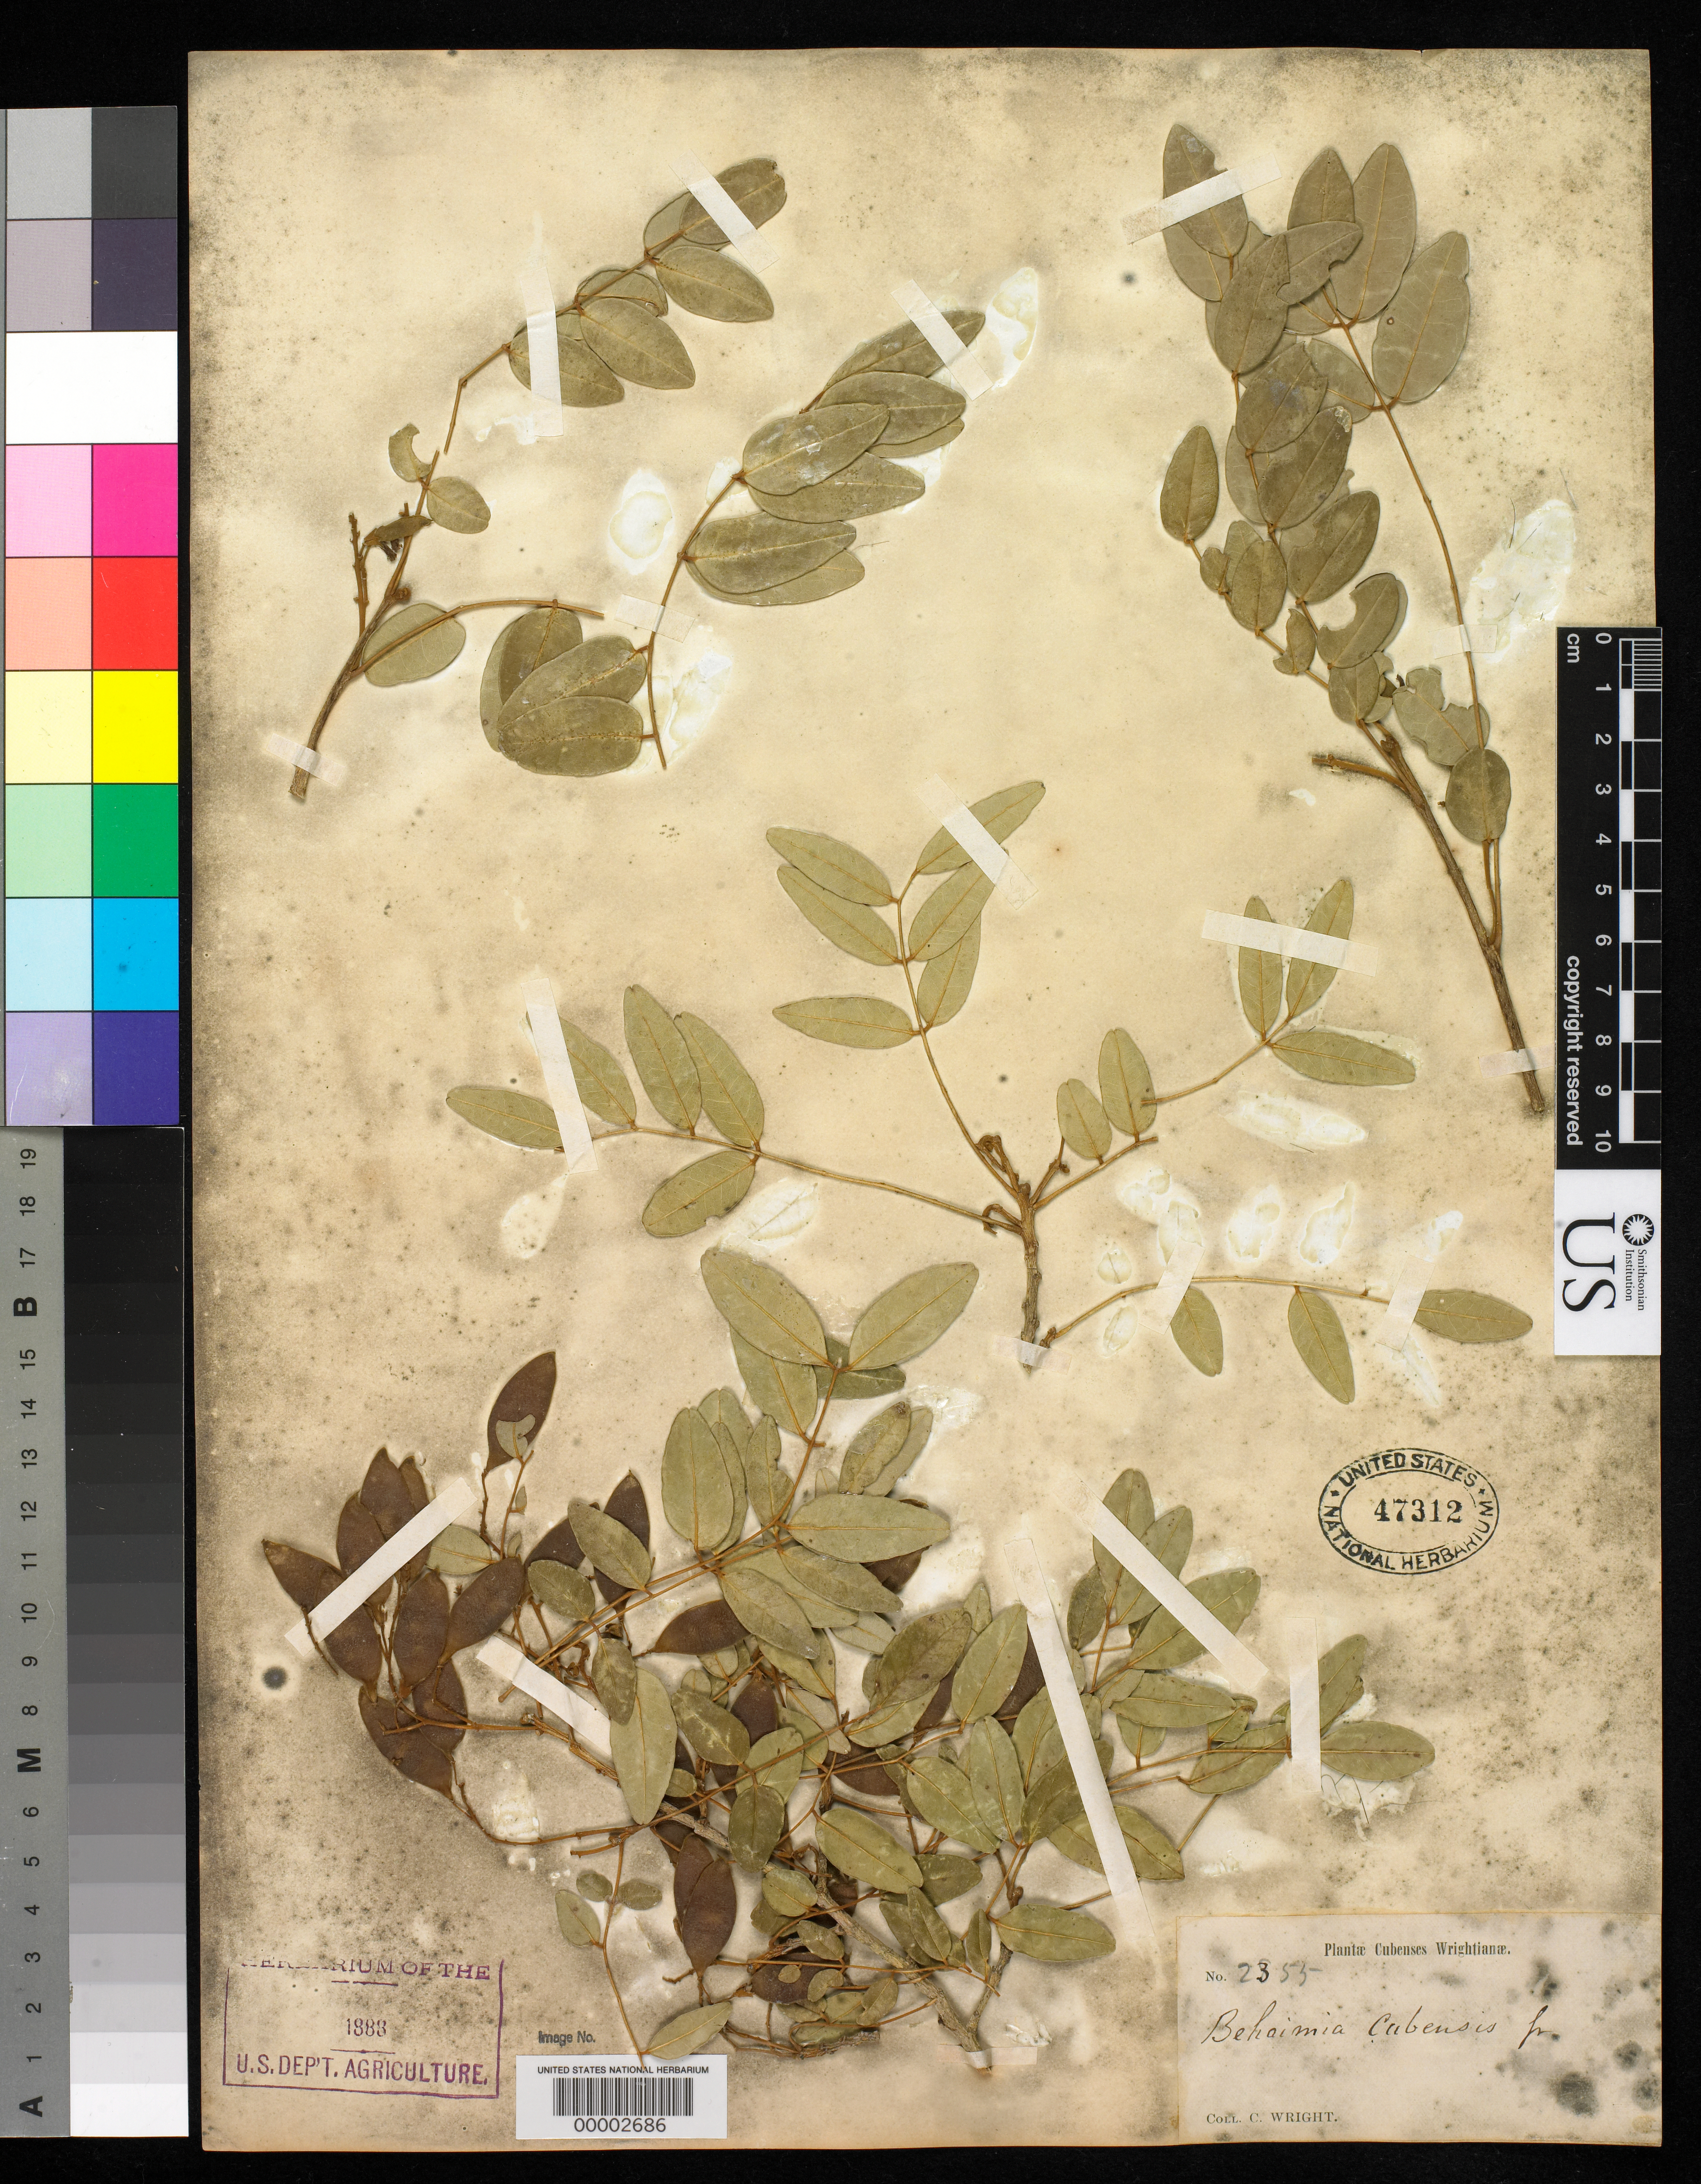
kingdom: Plantae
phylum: Tracheophyta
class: Magnoliopsida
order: Fabales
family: Fabaceae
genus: Behaimia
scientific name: Behaimia cubensis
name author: Griseb.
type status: Syntype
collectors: C. Wright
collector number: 2355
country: Cuba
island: Greater Antilles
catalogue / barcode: US 47312